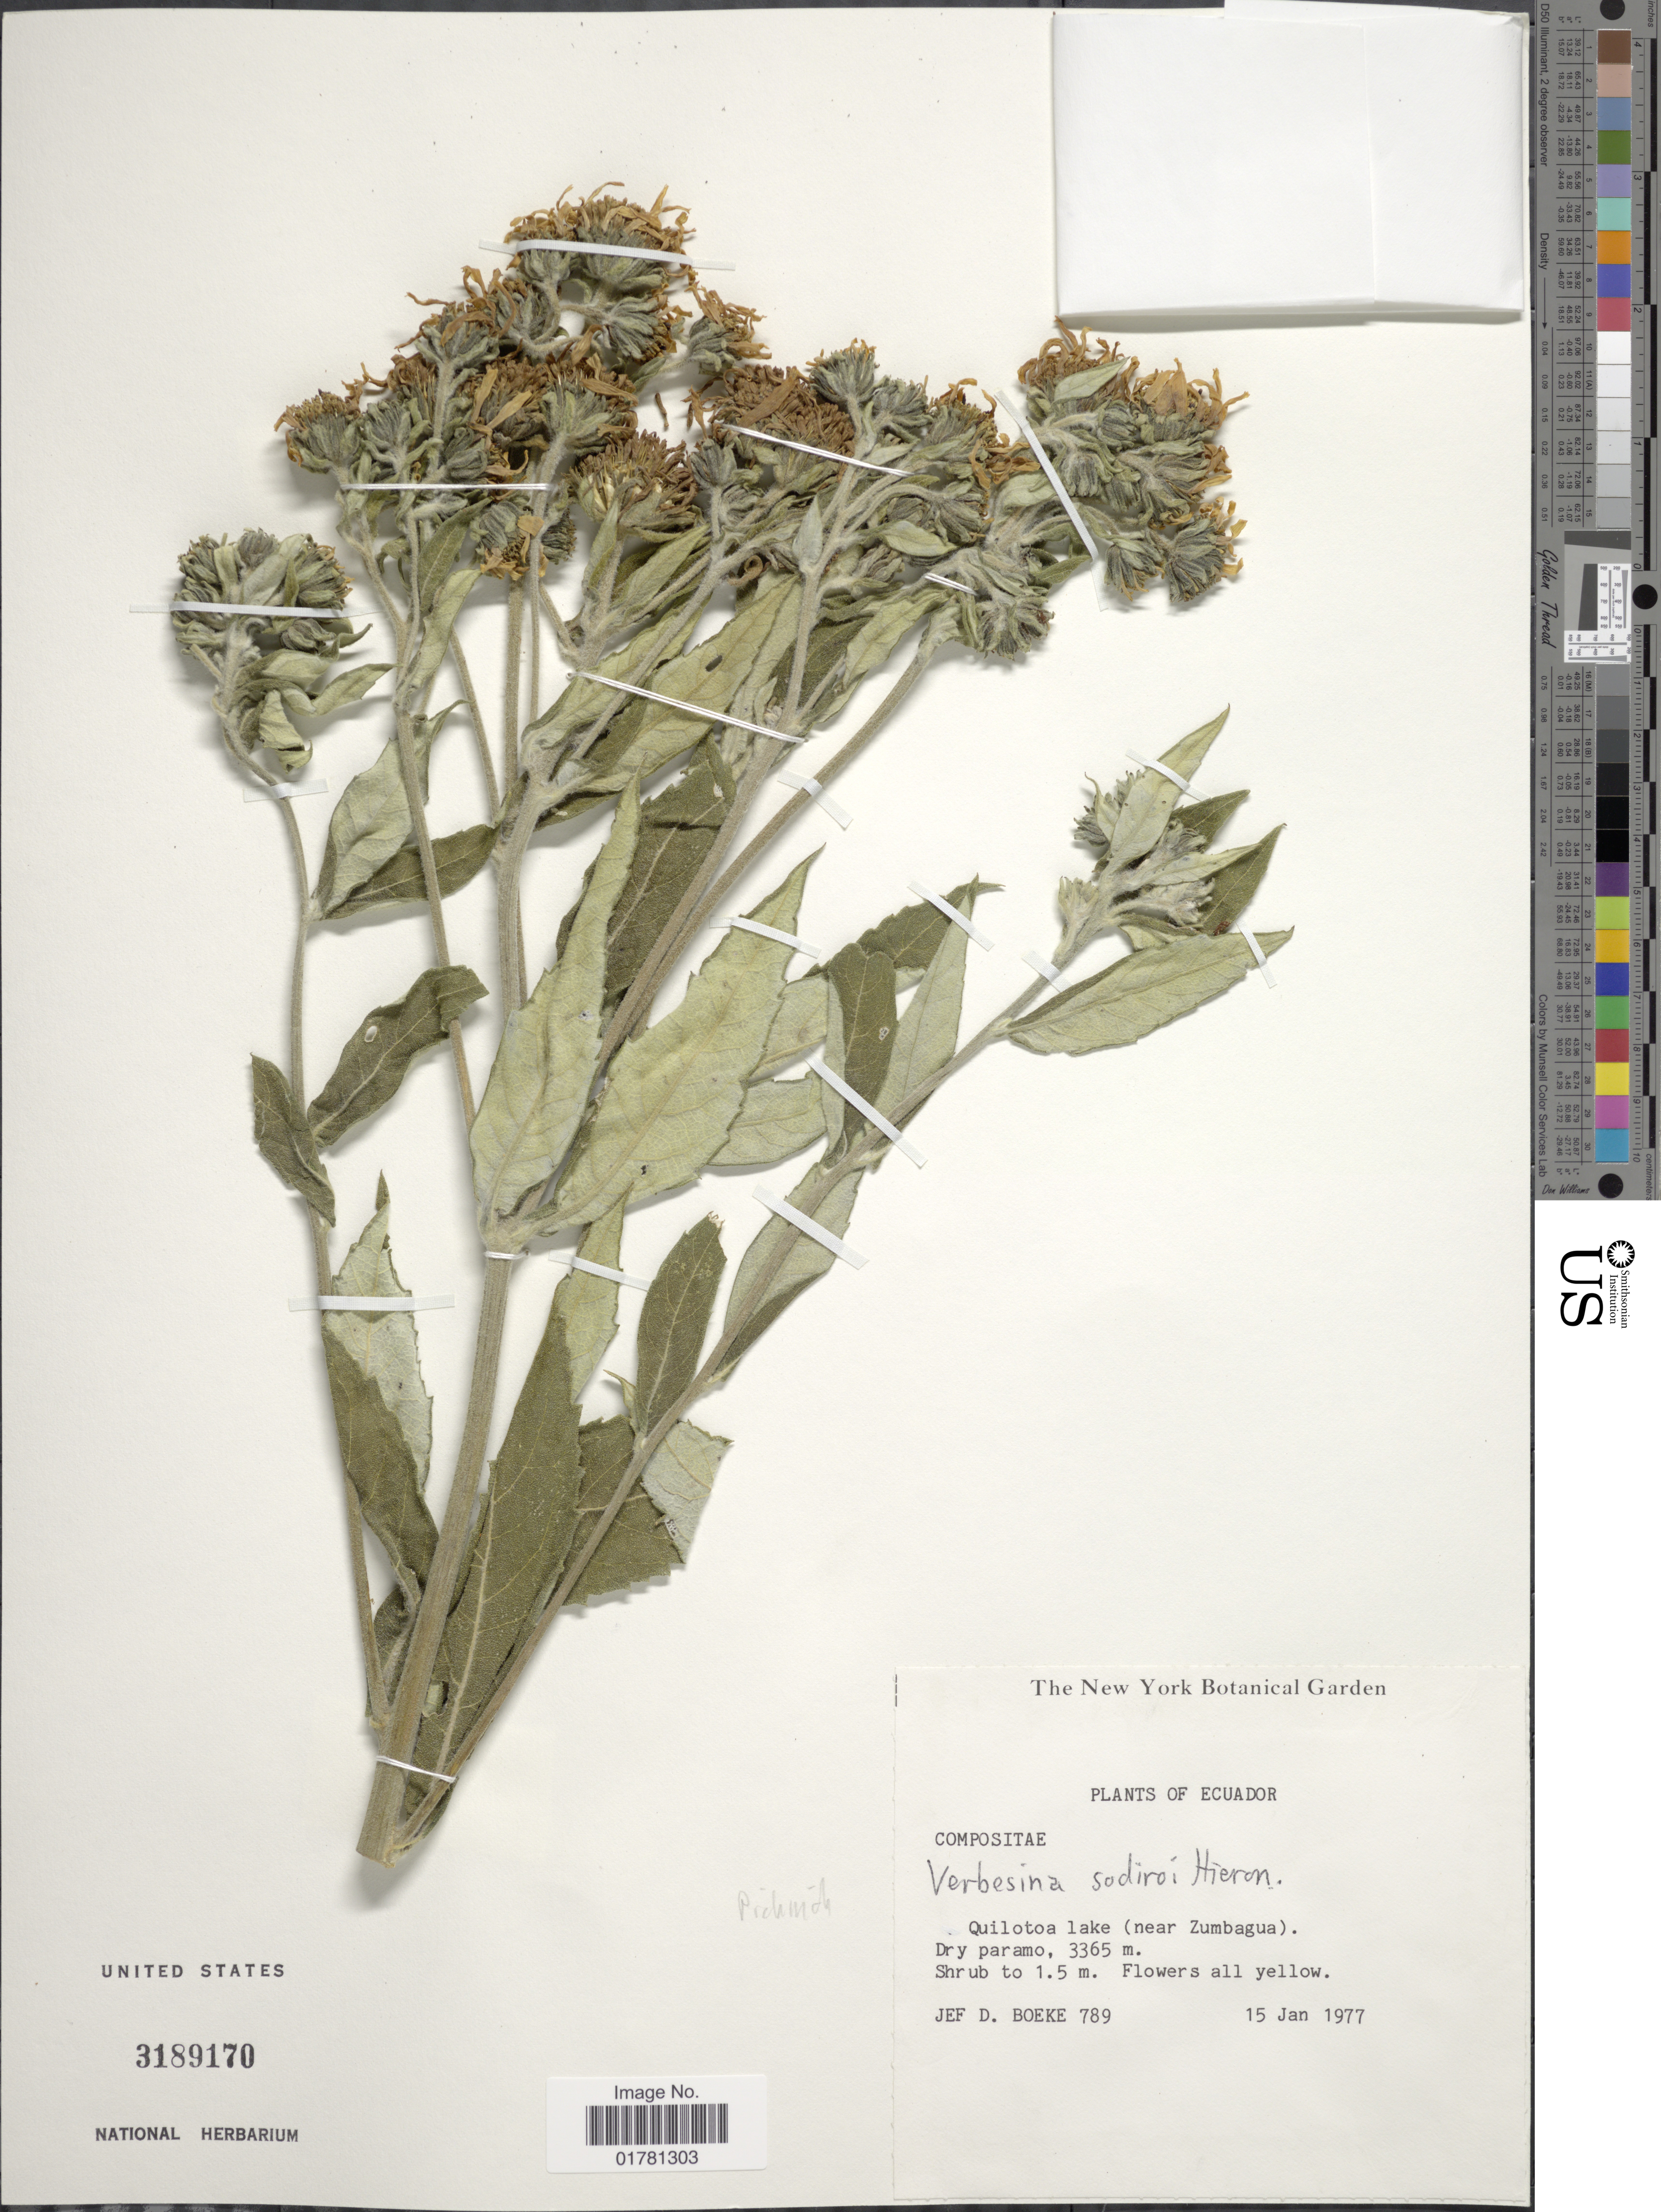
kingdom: Plantae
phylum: Tracheophyta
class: Magnoliopsida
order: Asterales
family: Asteraceae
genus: Verbesina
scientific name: Verbesina sodiroi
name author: Hieron.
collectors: J. D. Boeke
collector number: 789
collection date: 1977-01-15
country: Ecuador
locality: Quilotoa lake (near Zumbagua)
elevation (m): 3365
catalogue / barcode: US 3189170